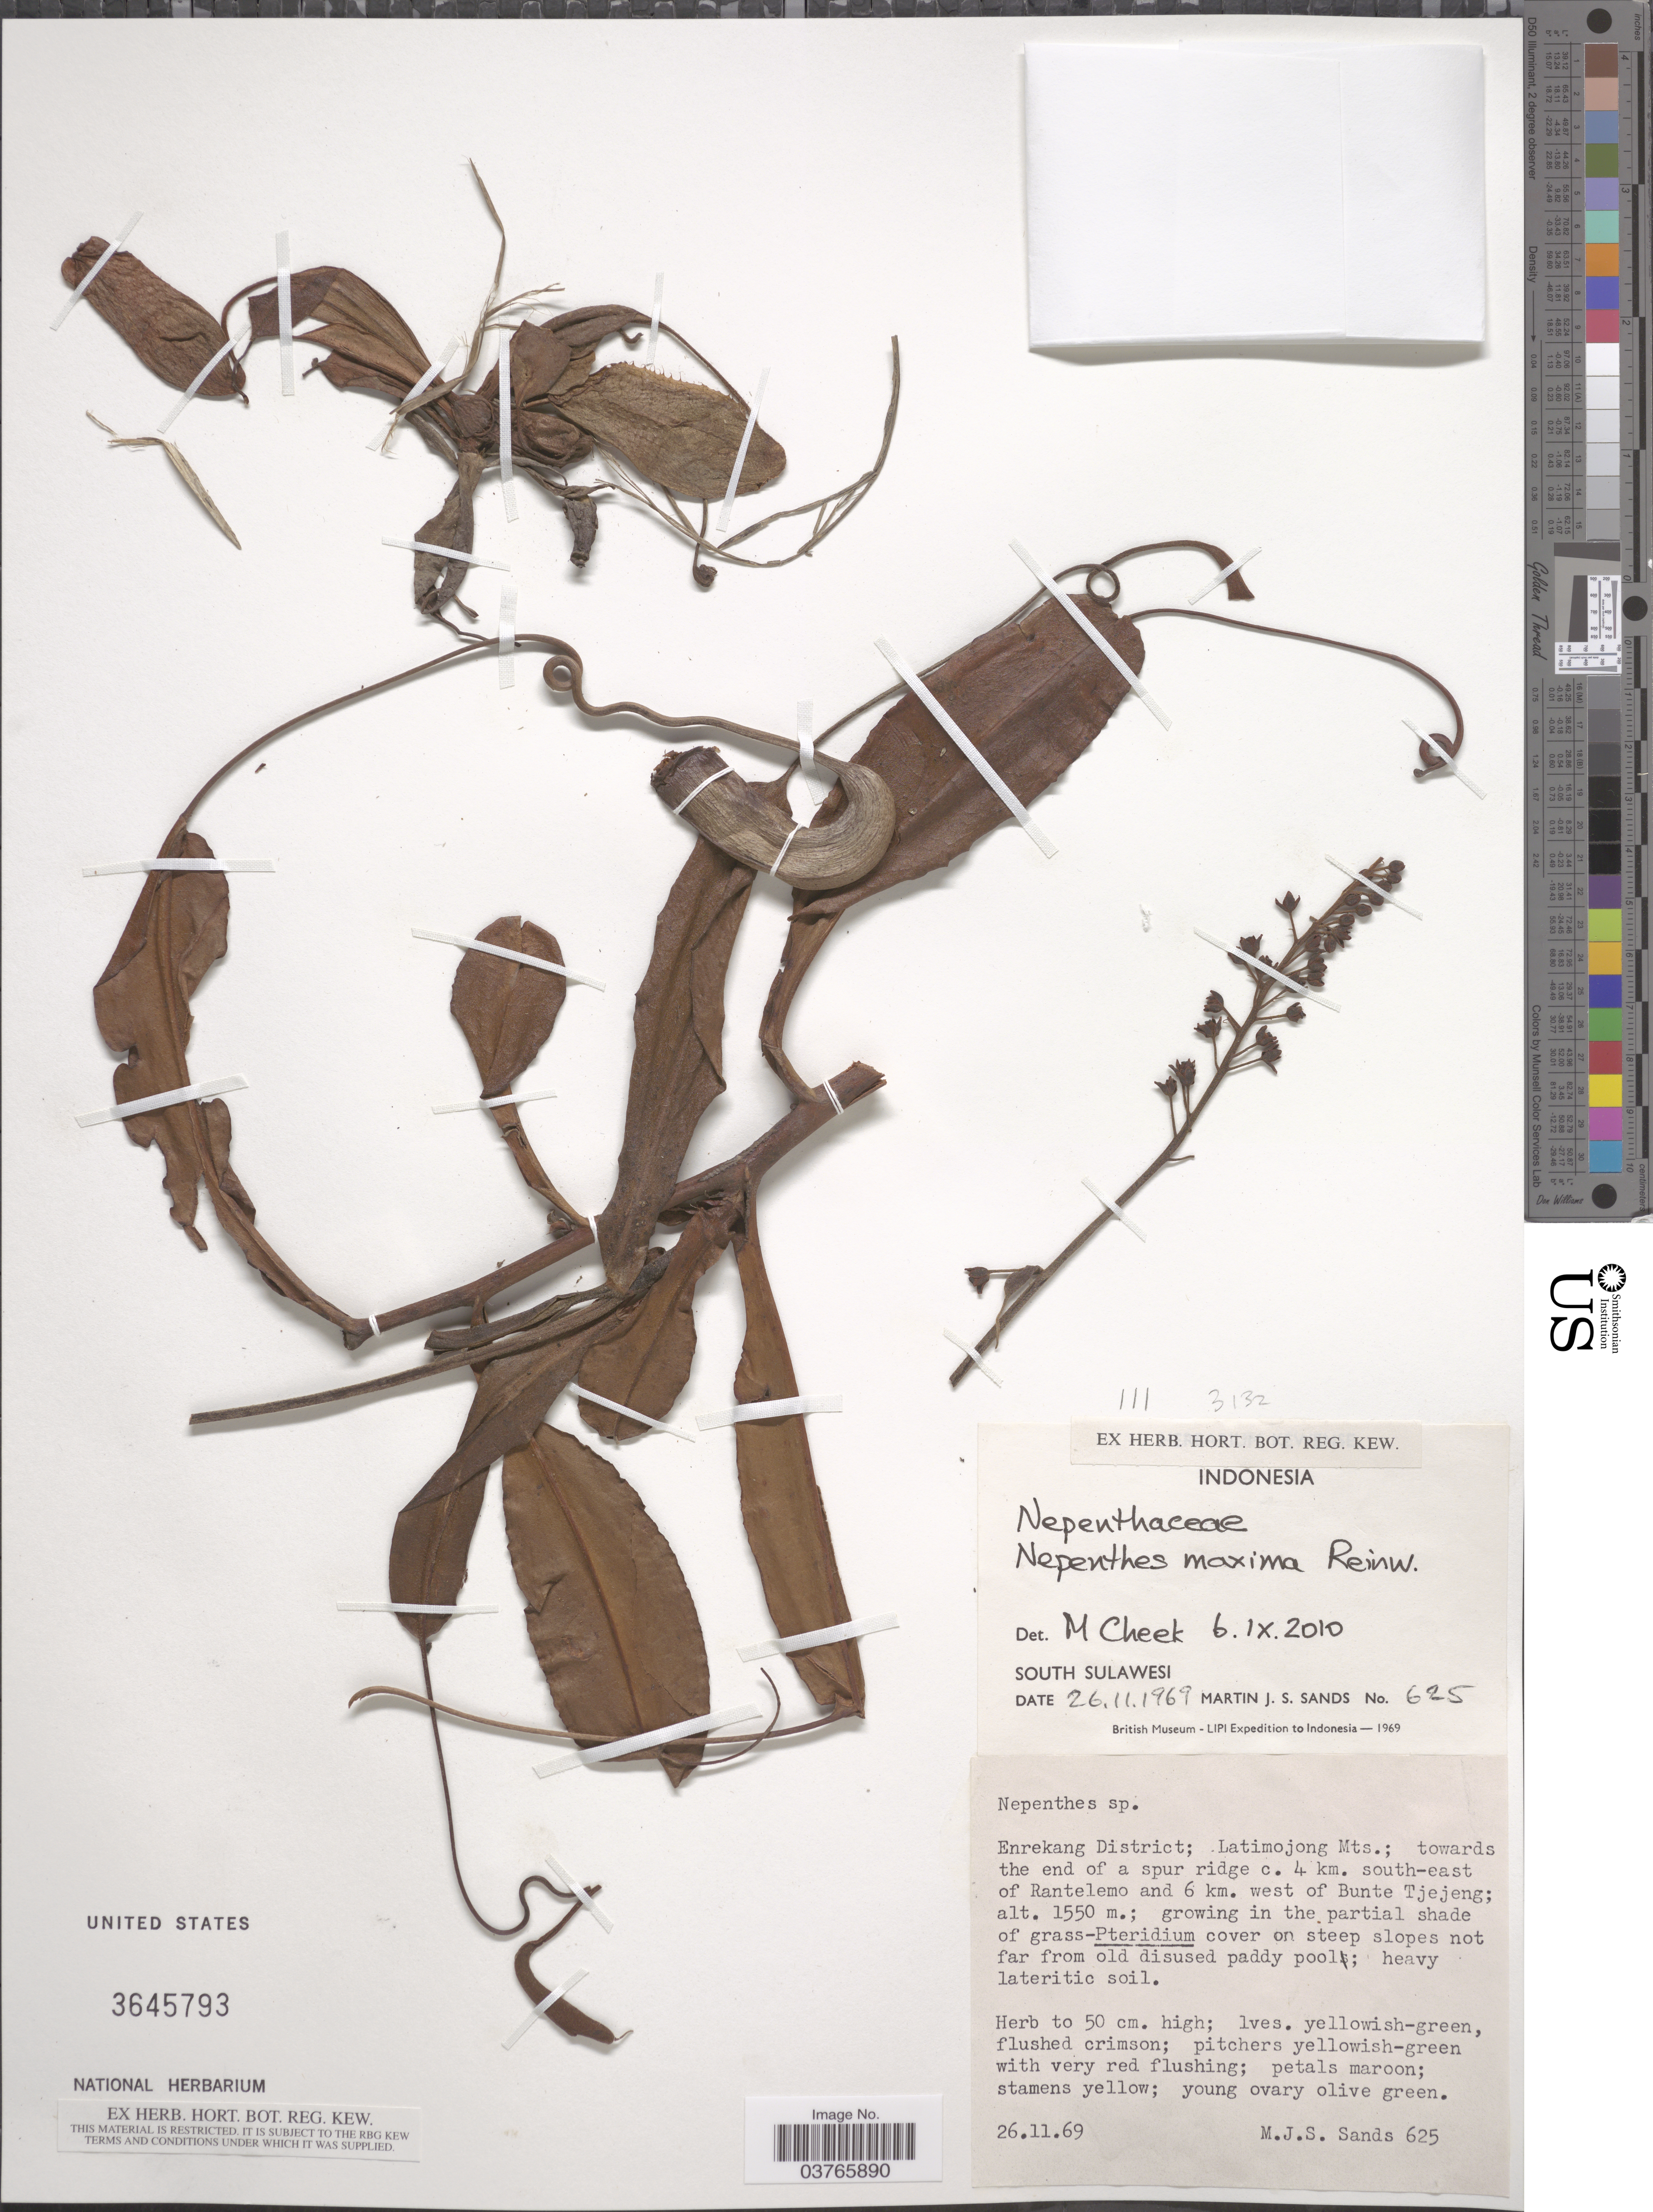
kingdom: Plantae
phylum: Tracheophyta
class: Magnoliopsida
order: Caryophyllales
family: Nepenthaceae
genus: Nepenthes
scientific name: Nepenthes maxima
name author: Reinw. ex Nees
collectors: M. Sands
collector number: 625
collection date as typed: Transcribed d/m/y: 26/11/69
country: Indonesia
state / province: Sulawesi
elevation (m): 1550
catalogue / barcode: US 3645793